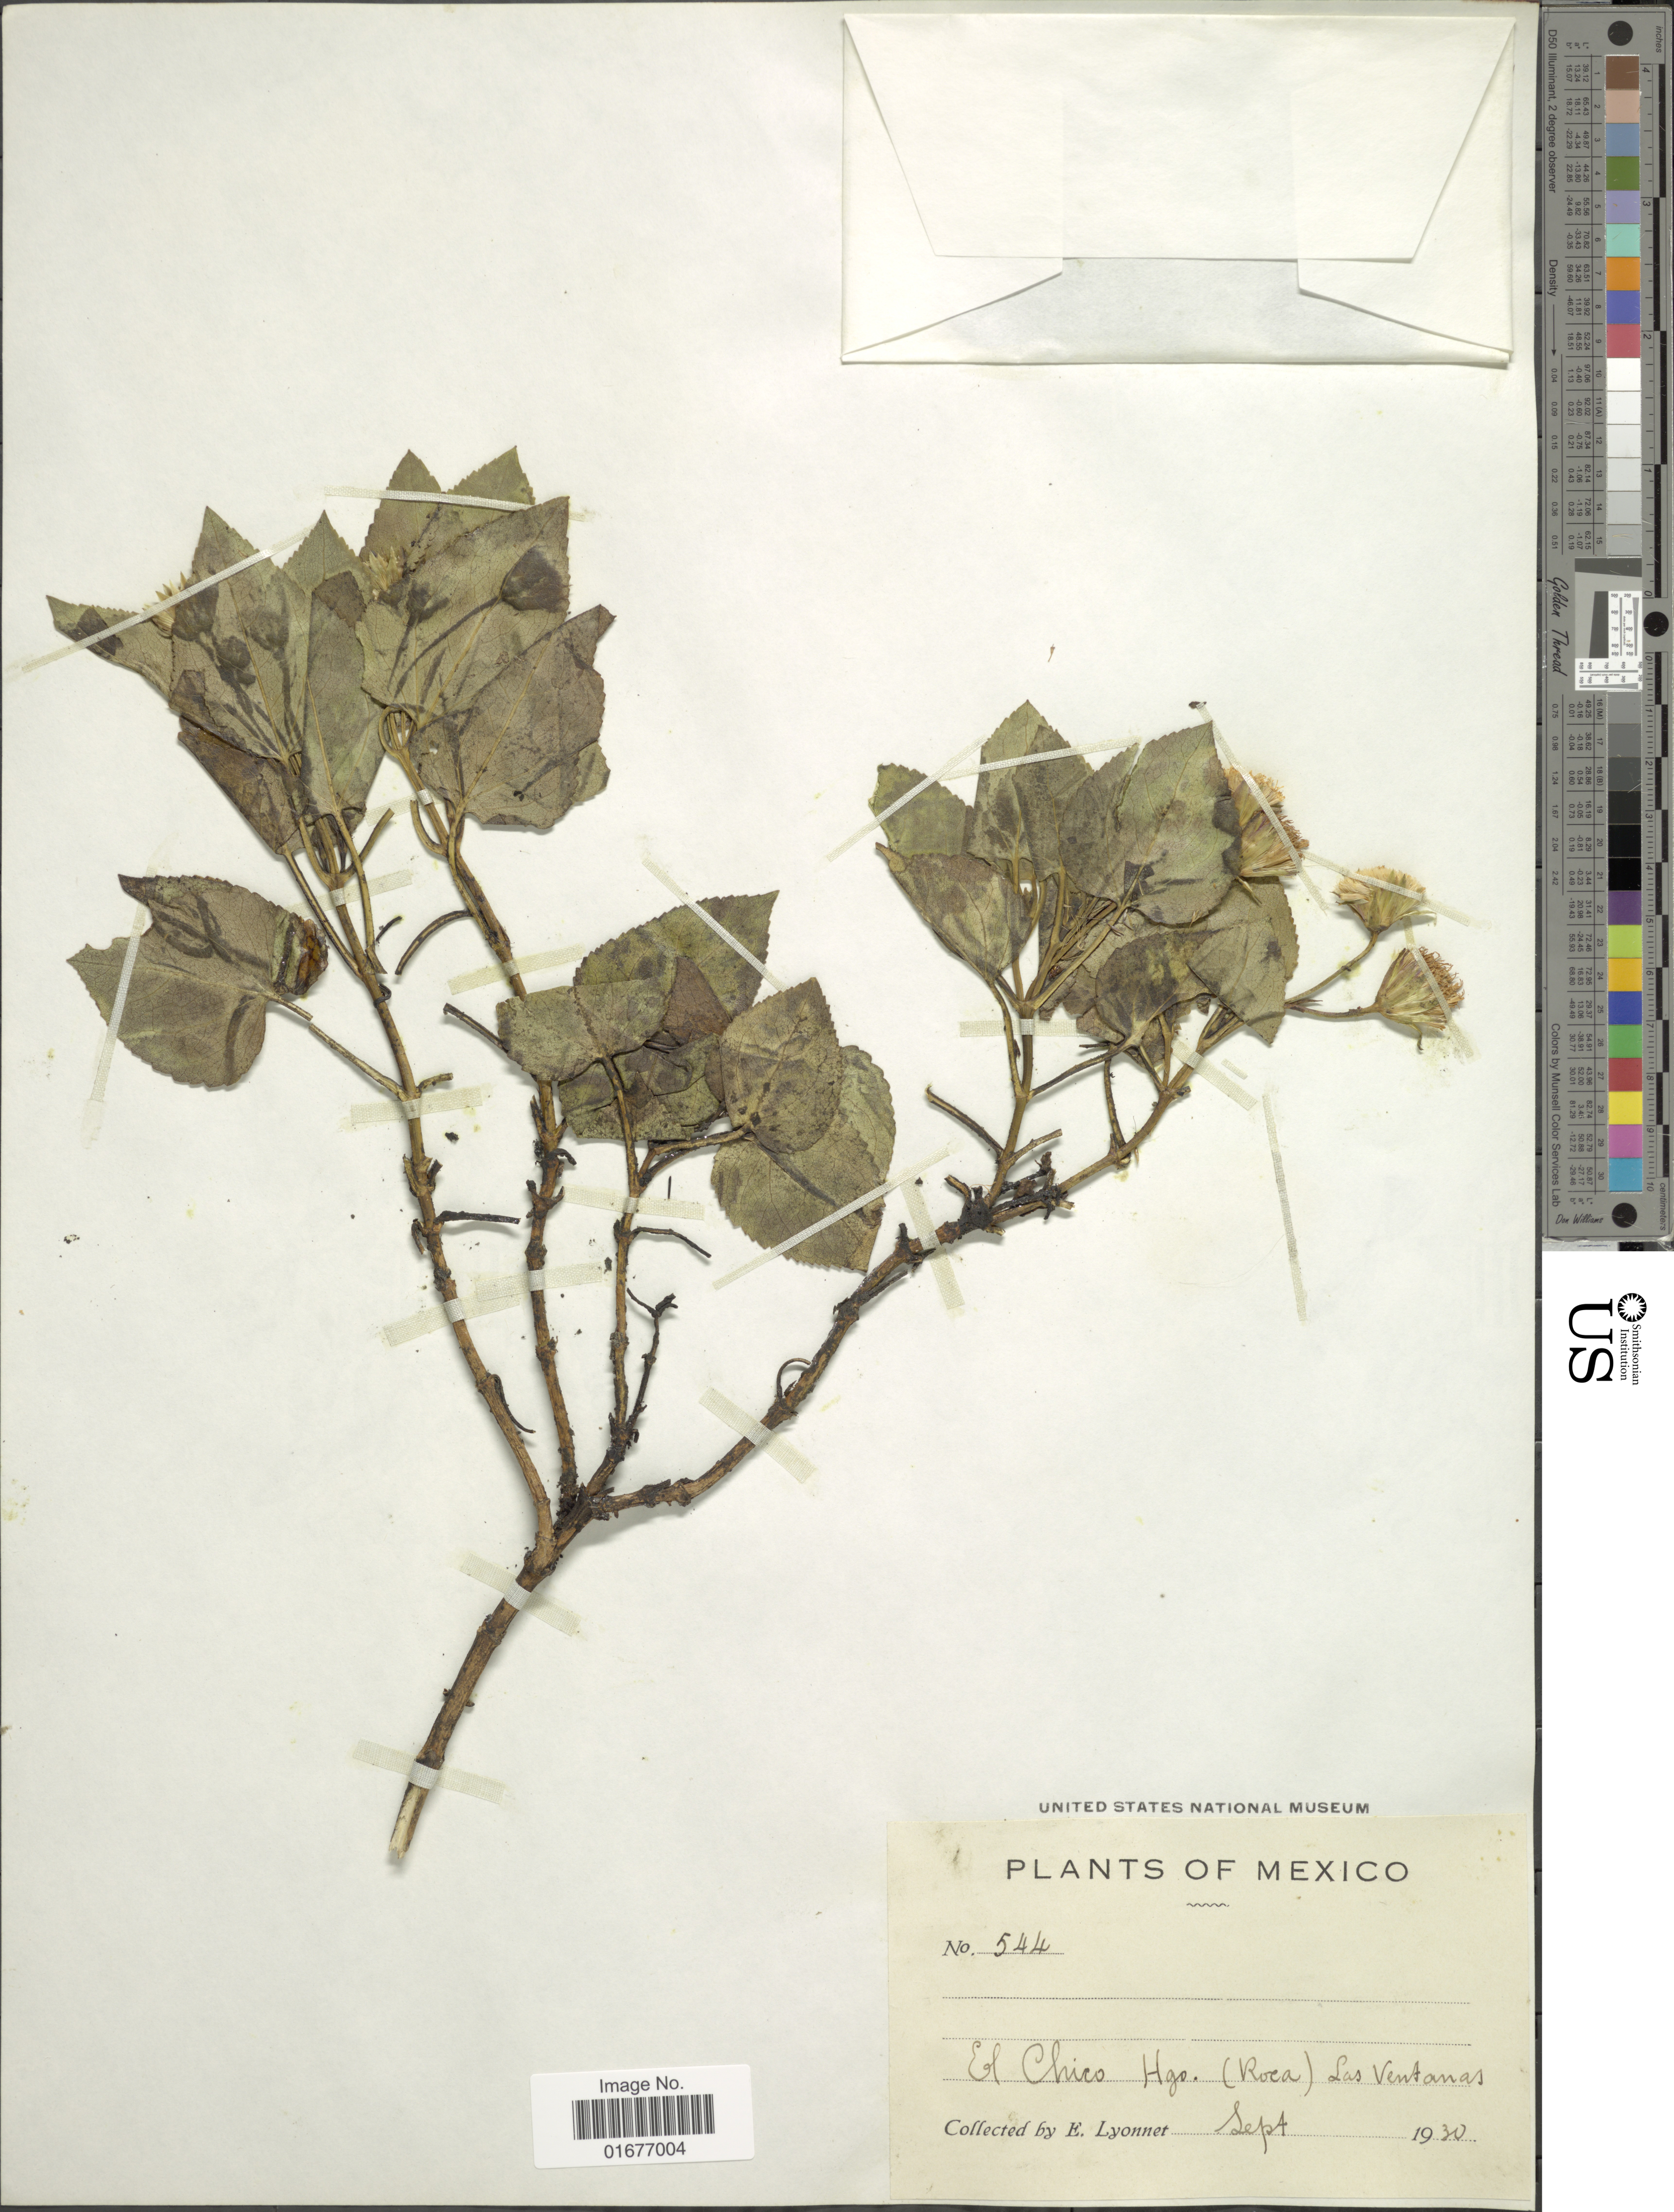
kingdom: Plantae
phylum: Tracheophyta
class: Magnoliopsida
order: Asterales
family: Asteraceae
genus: Ageratina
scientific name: Ageratina vernicosa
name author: (Sch. Bip. ex Greenm.) R.M. King & H. Rob.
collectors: E. Lyonnet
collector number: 544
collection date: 1930-09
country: Mexico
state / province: Hidalgo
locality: El Chico Hgo., (Roca) Las Ventanas